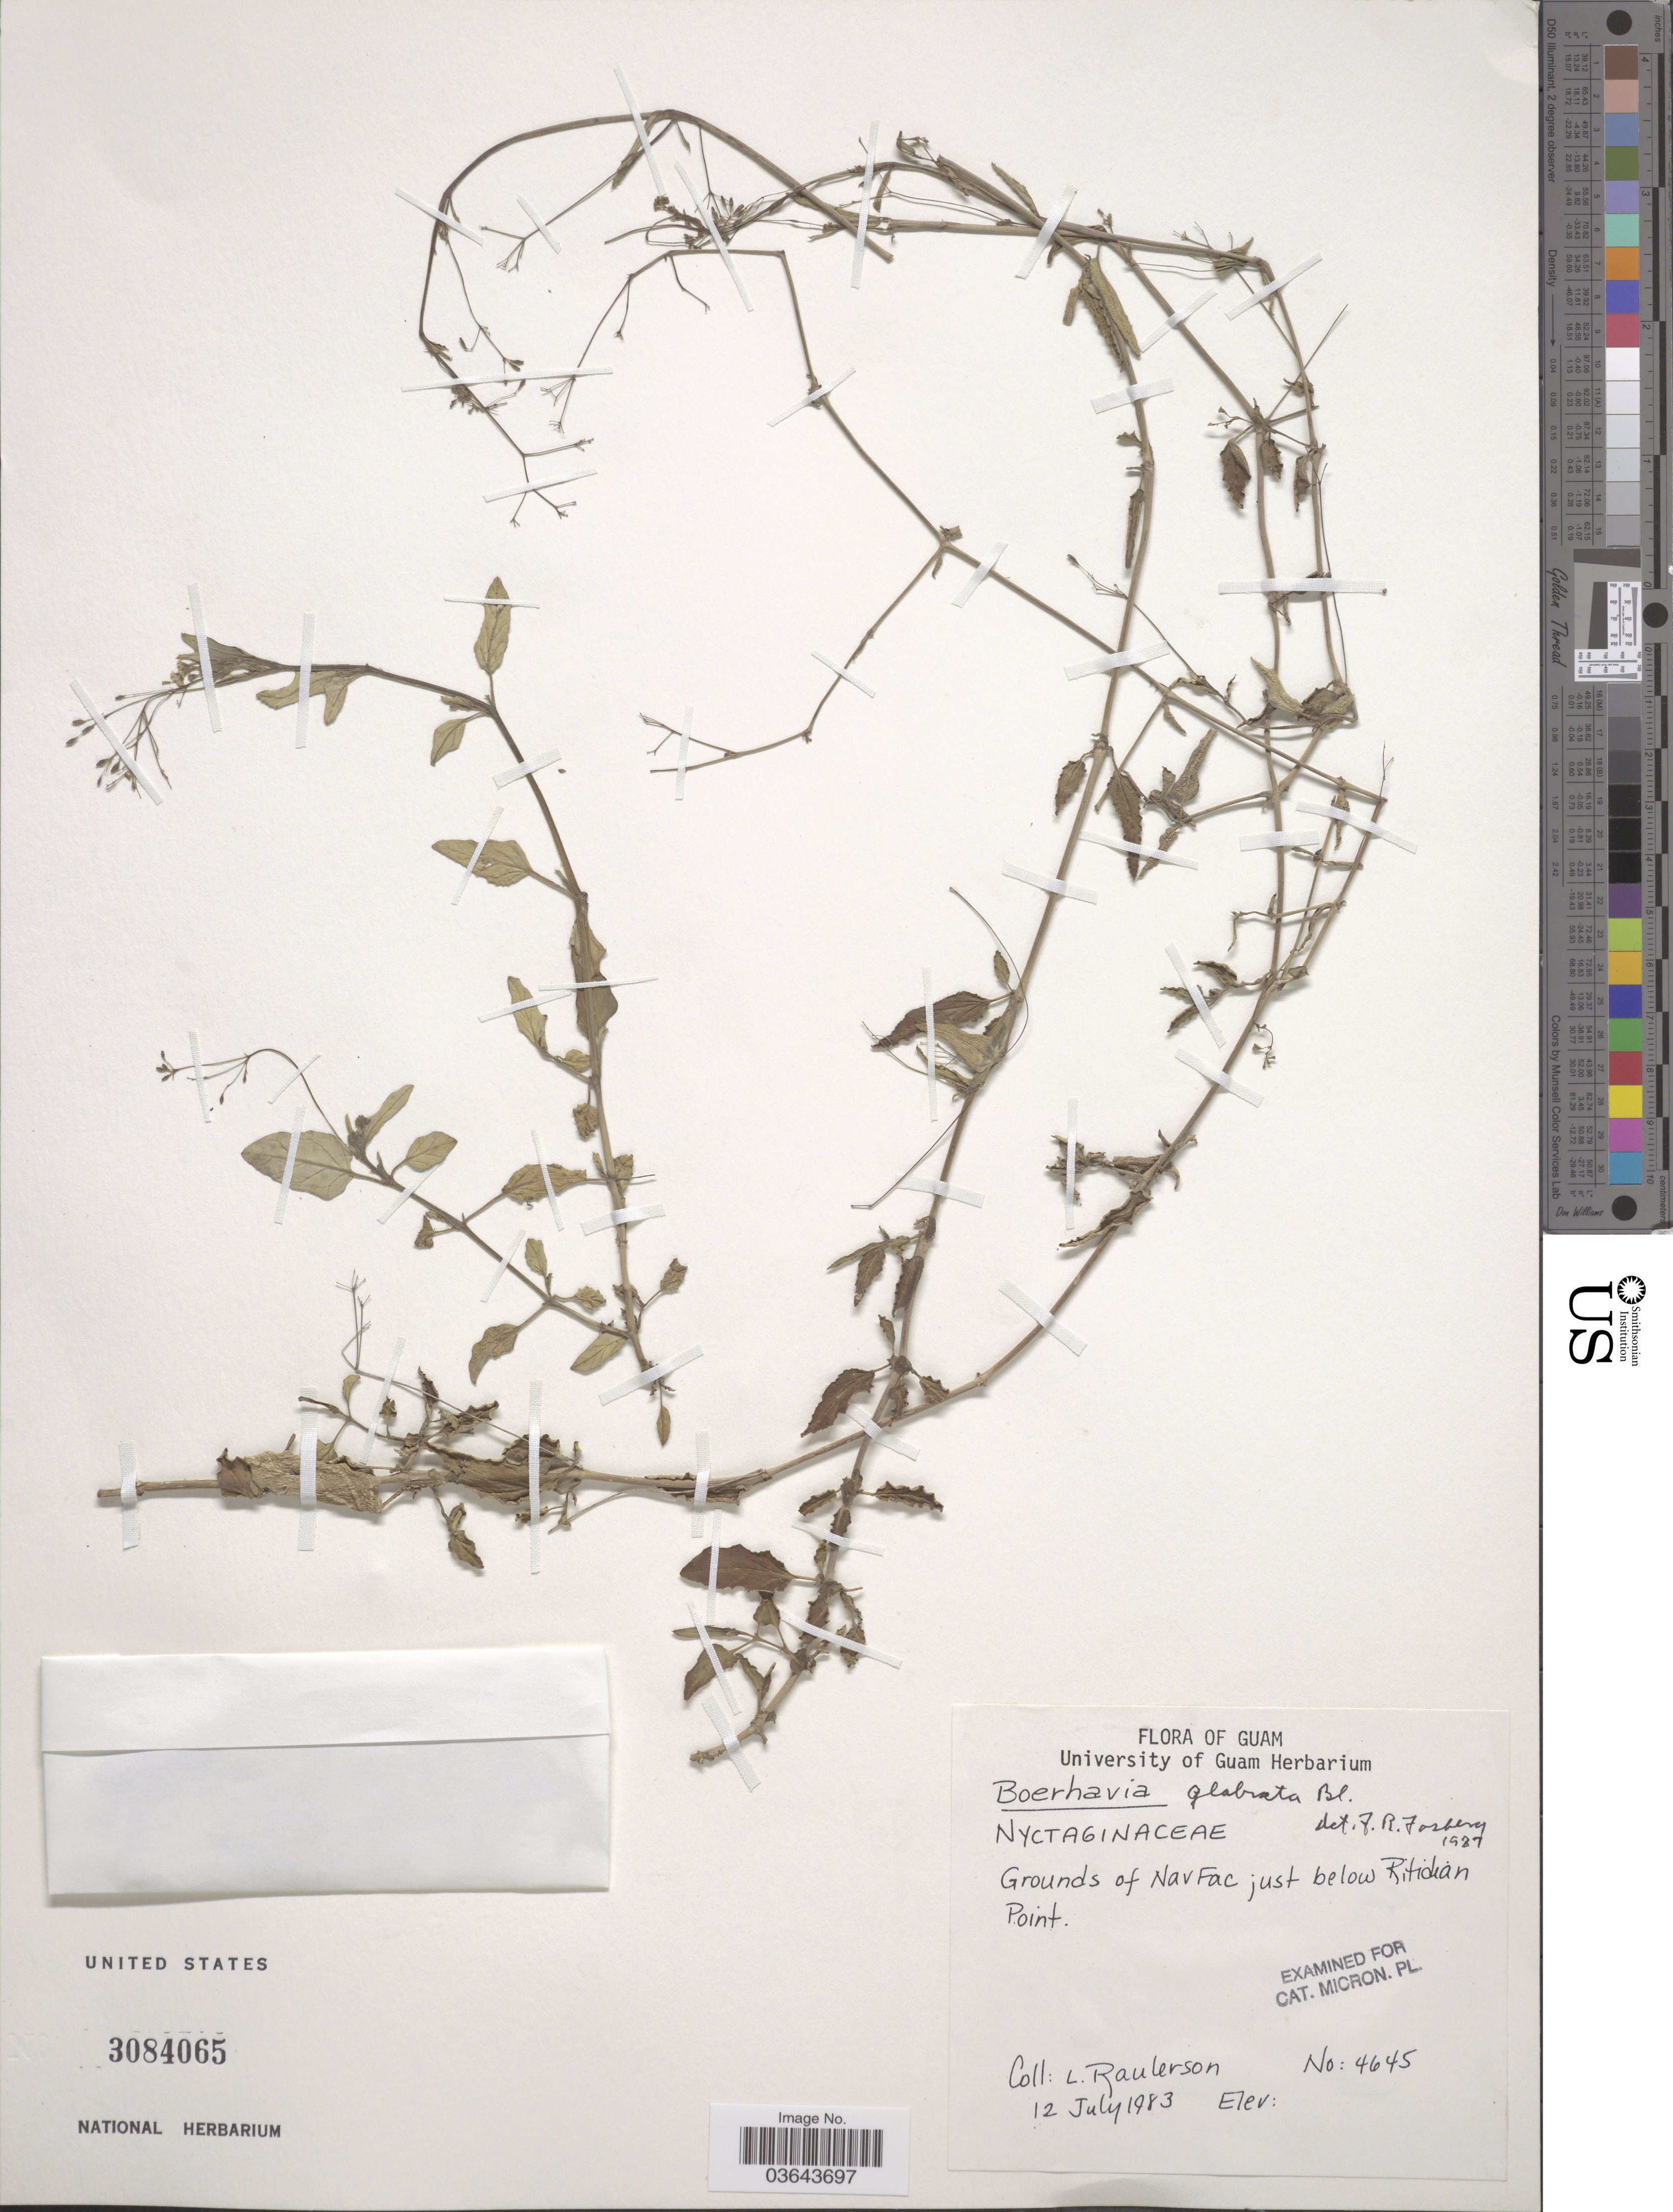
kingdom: Plantae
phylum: Tracheophyta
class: Magnoliopsida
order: Caryophyllales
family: Nyctaginaceae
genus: Boerhavia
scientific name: Boerhavia glabrata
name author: Blume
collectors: L. Raulerson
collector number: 4645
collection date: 1983-07-12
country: Guam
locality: Grounds of Nav Fac just below Ritidian Point.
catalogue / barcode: US 3084065